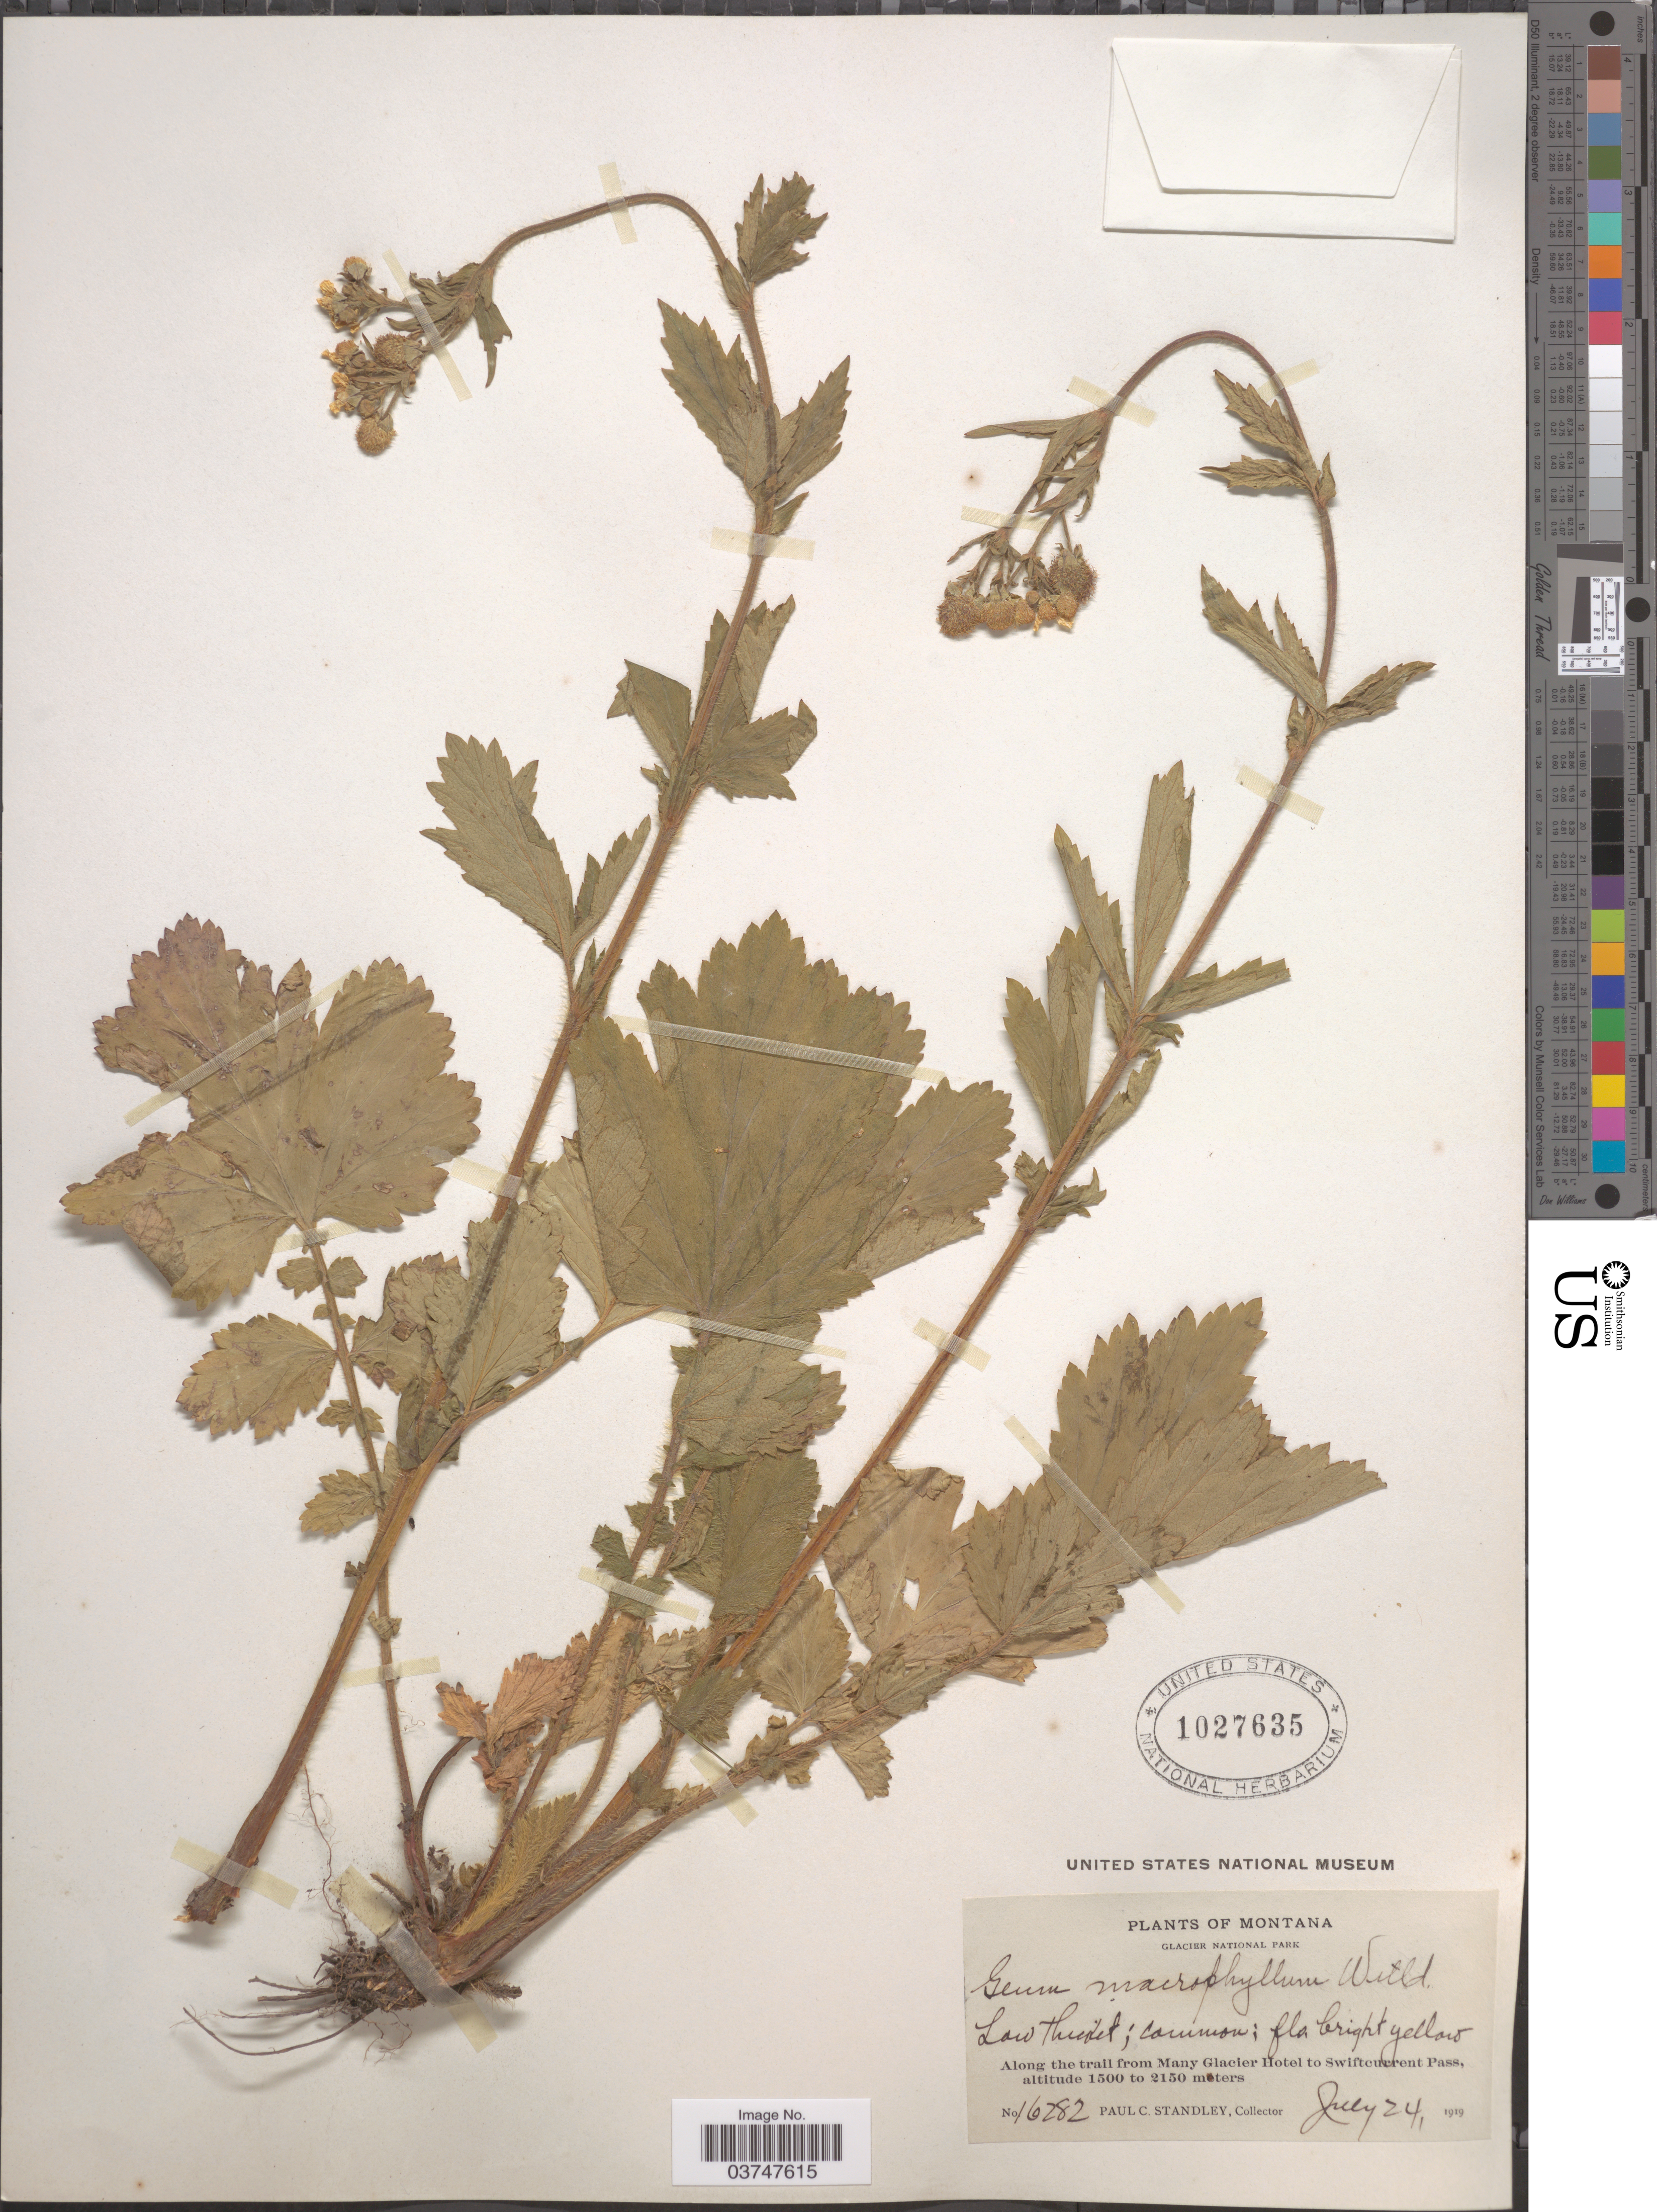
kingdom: Plantae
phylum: Tracheophyta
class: Magnoliopsida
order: Rosales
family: Rosaceae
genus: Geum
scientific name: Geum macrophyllum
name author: Willd.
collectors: P. C. Standley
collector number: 16282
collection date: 1919-07-24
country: United States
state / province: Montana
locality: Glacier National Park. Along the trail from Many Glacier Hotel to Swiftcurrent Pass.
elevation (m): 1500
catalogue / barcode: US 1027635